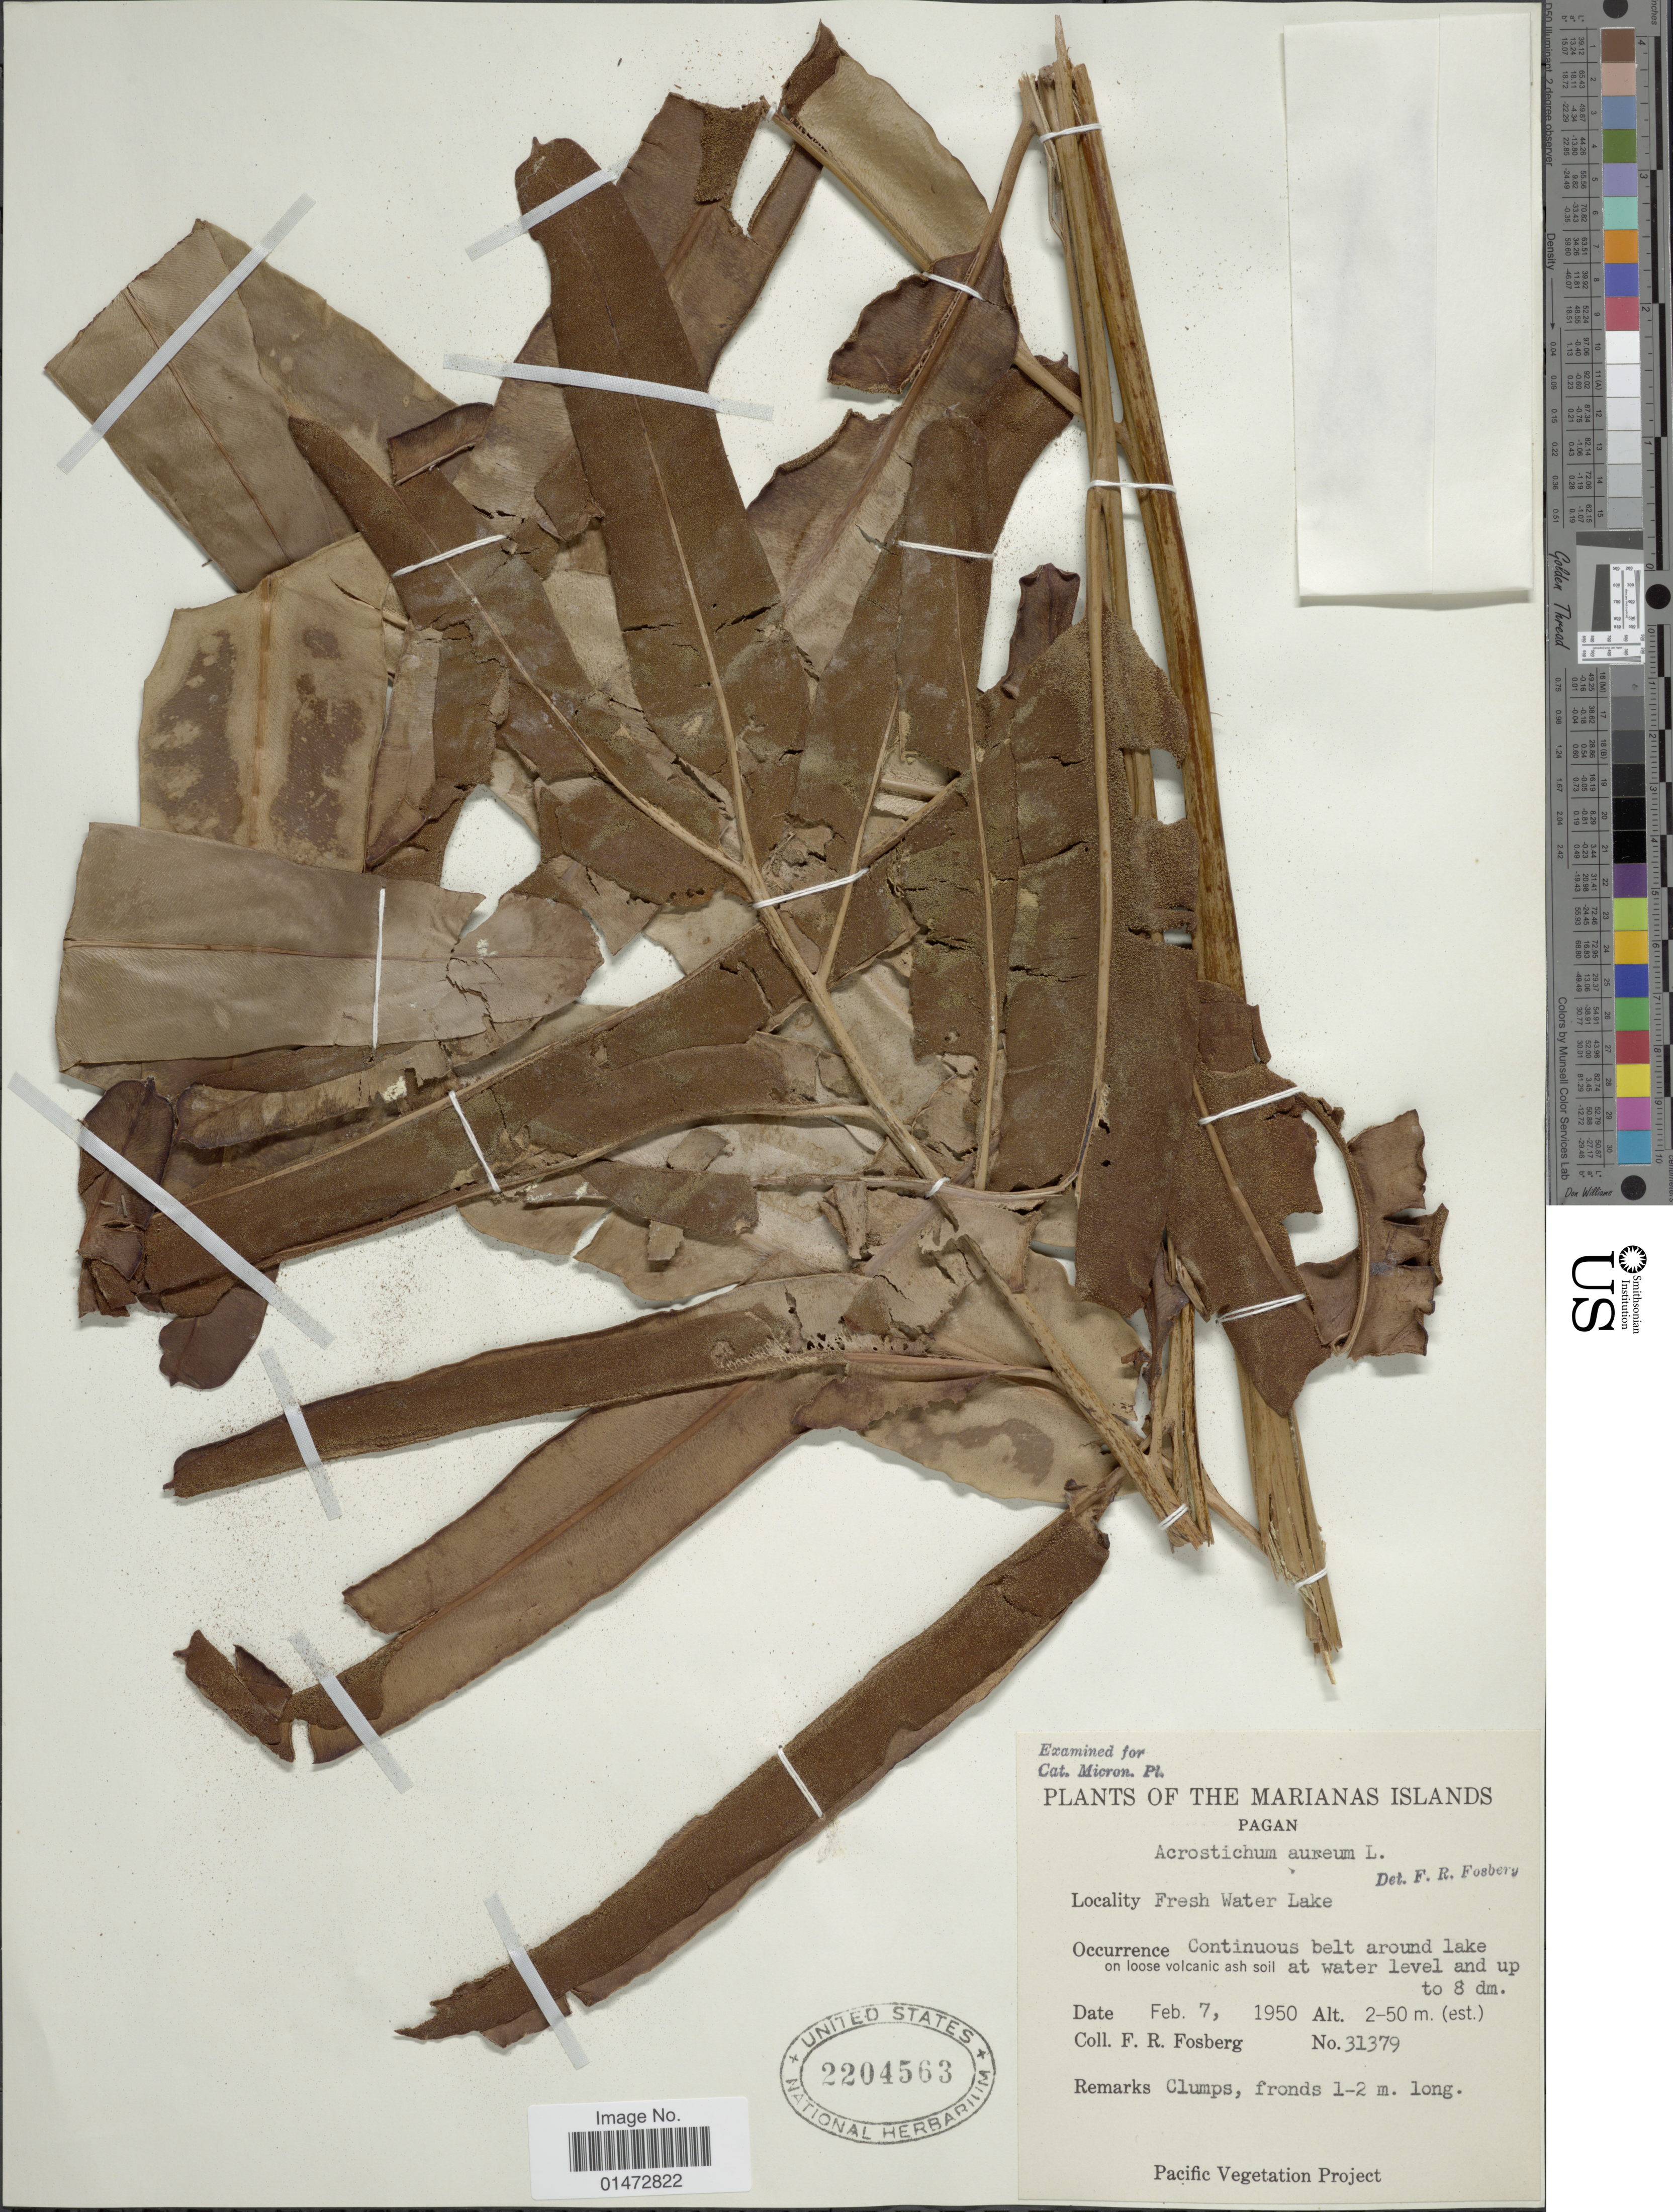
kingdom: Plantae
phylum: Tracheophyta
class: Polypodiopsida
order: Polypodiales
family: Pteridaceae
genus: Acrostichum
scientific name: Acrostichum aureum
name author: L.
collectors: F. R. Fosberg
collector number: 31379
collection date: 1950-02-07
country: Northern Mariana Islands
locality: Pagan. Fresh Water Lake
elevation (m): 2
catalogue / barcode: US 2204563